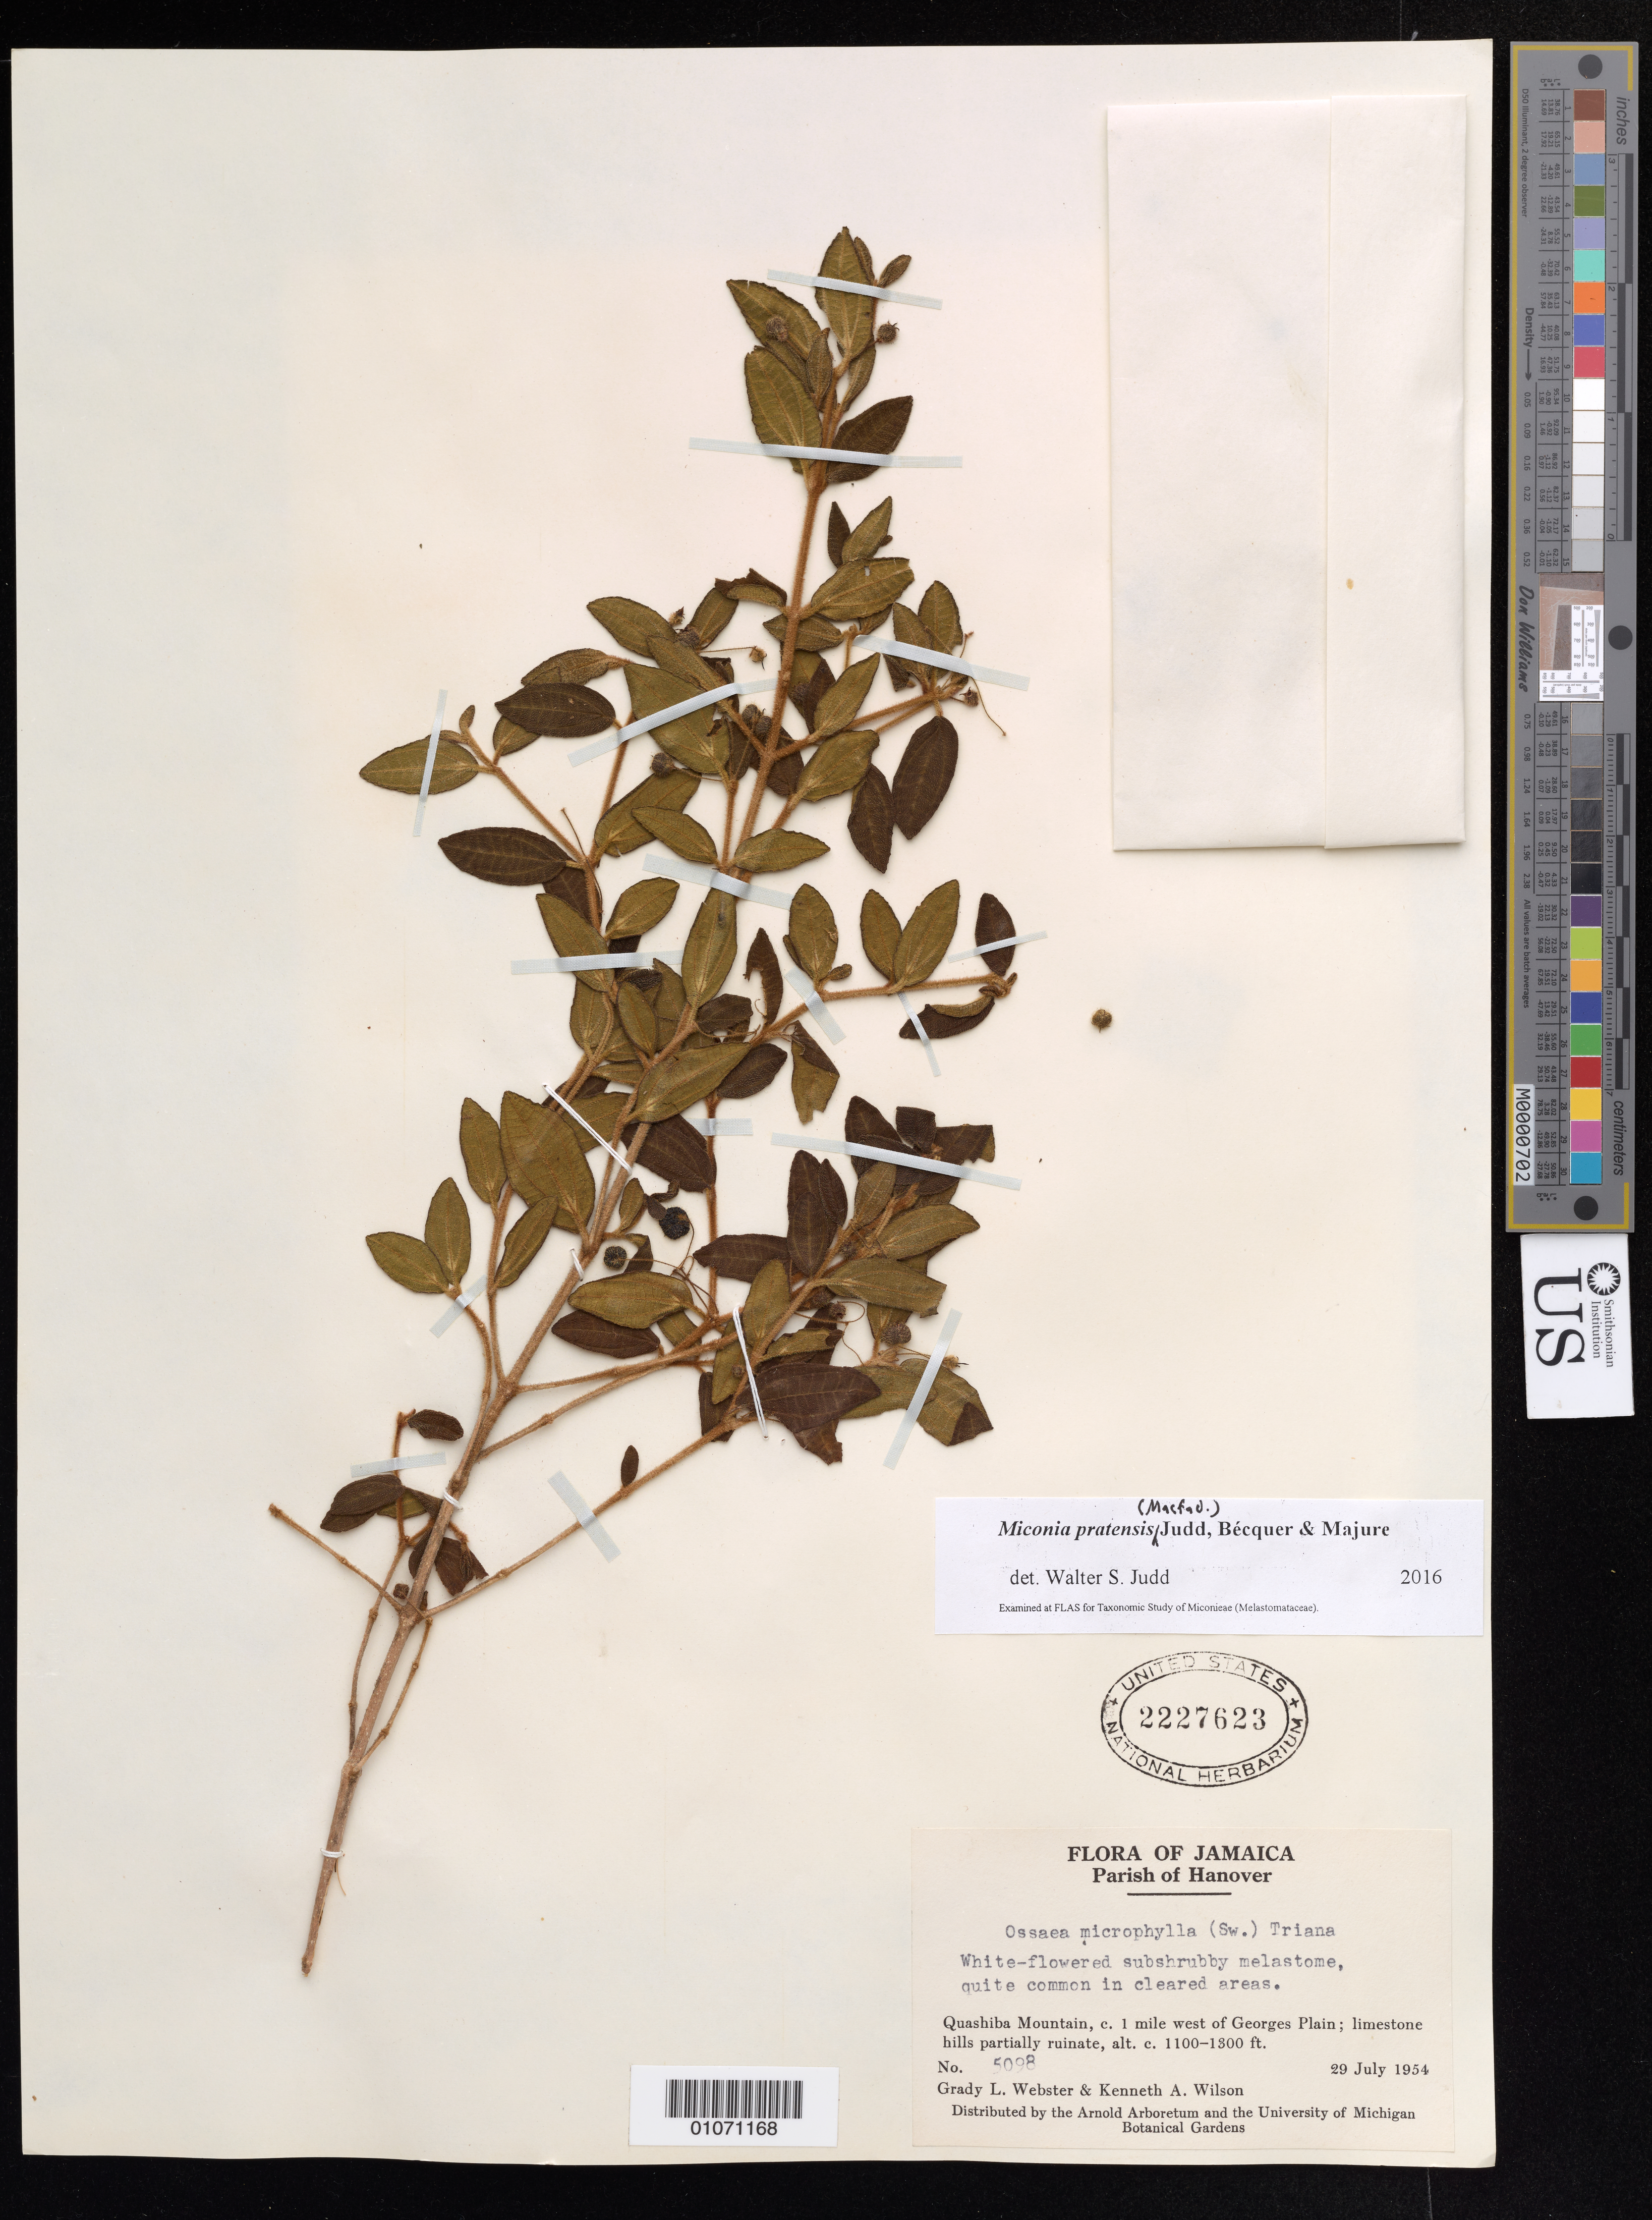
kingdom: Plantae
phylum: Tracheophyta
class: Magnoliopsida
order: Myrtales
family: Melastomataceae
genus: Miconia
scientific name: Miconia pratensis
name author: Judd et al.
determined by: Judd, Walter S.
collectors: G. L. Webster & K. A. Wilson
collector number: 5098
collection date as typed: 29 Jul 1954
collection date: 1954-07-29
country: Jamaica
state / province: Hanover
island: Jamaica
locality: Quashiba Mountain, about 1 mile W of Georges Plain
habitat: Limestone hills partially ruinate; quite common in cleared areas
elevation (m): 335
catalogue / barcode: US 2227623